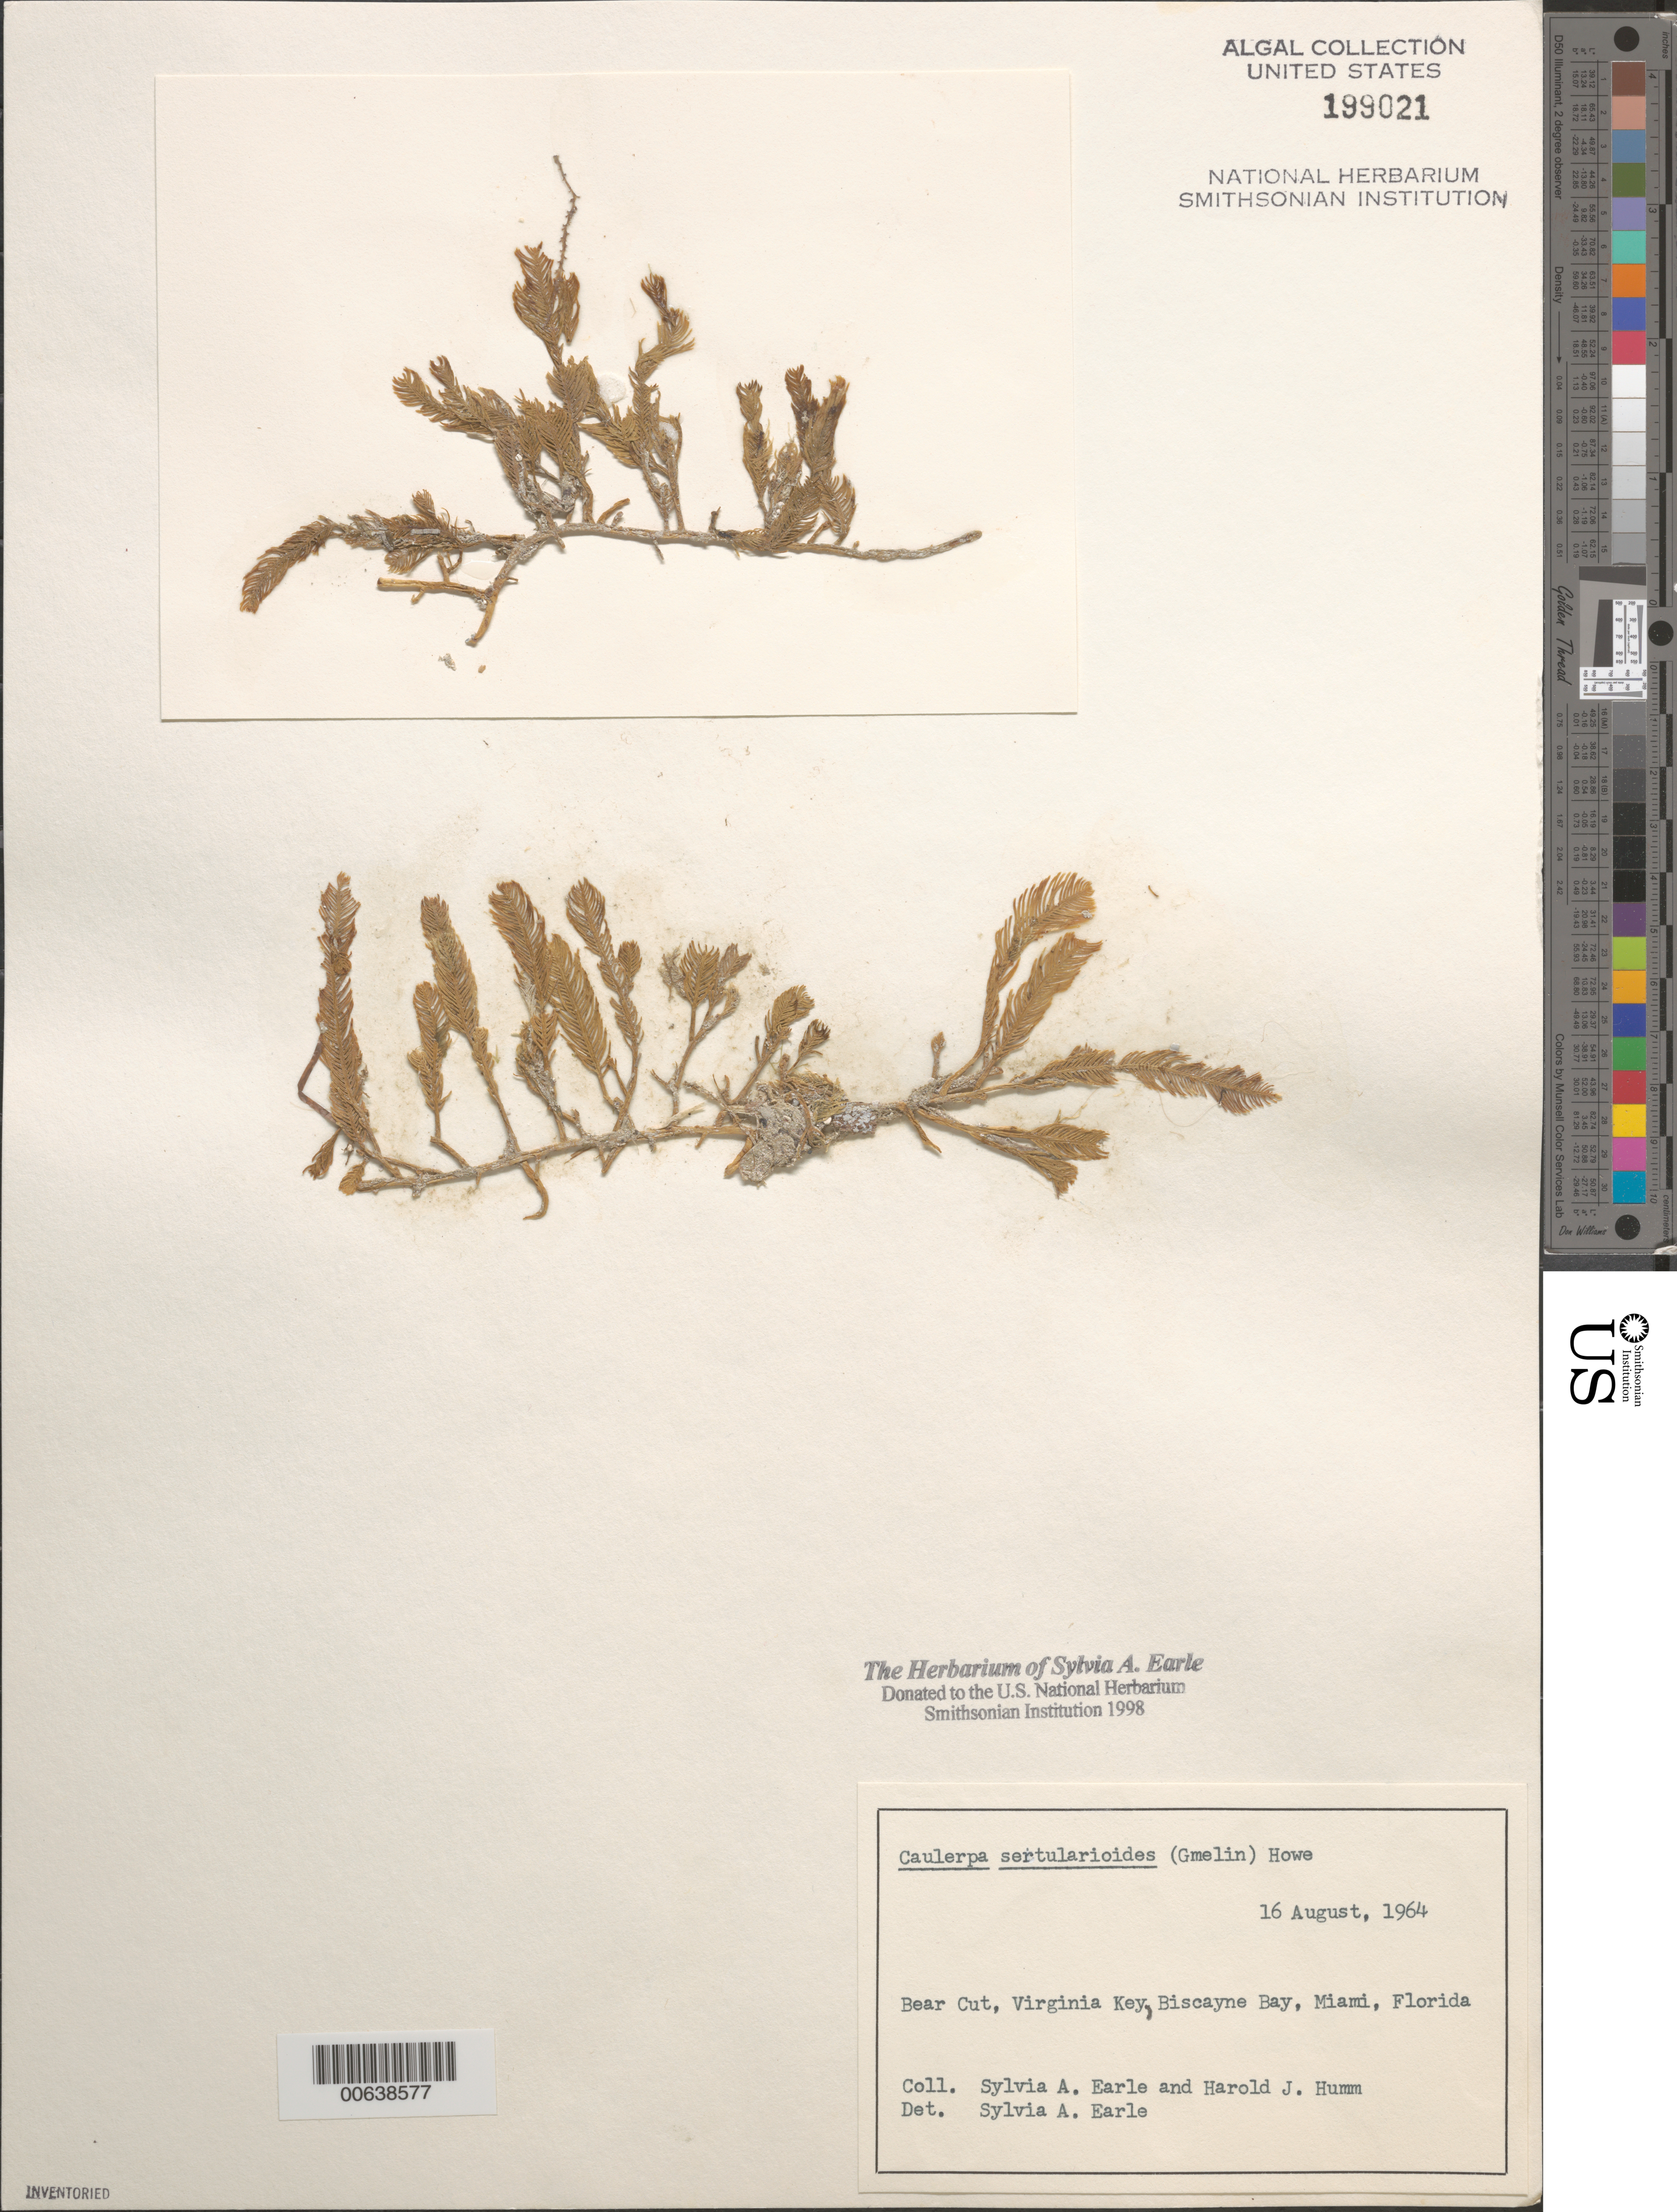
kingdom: Plantae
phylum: Chlorophyta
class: Ulvophyceae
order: Bryopsidales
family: Caulerpaceae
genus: Caulerpa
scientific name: Caulerpa sertularioides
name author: (S.G. Gmel.) M. Howe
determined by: Earle, S. A.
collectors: S. A. Earle & H. J. Humm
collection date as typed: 16 Aug 1964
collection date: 1964-08-16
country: United States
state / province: Florida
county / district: Miami-Dade County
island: Virginia Key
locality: Bear Cut, Biscayne Bay, Miami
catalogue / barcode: US 199021